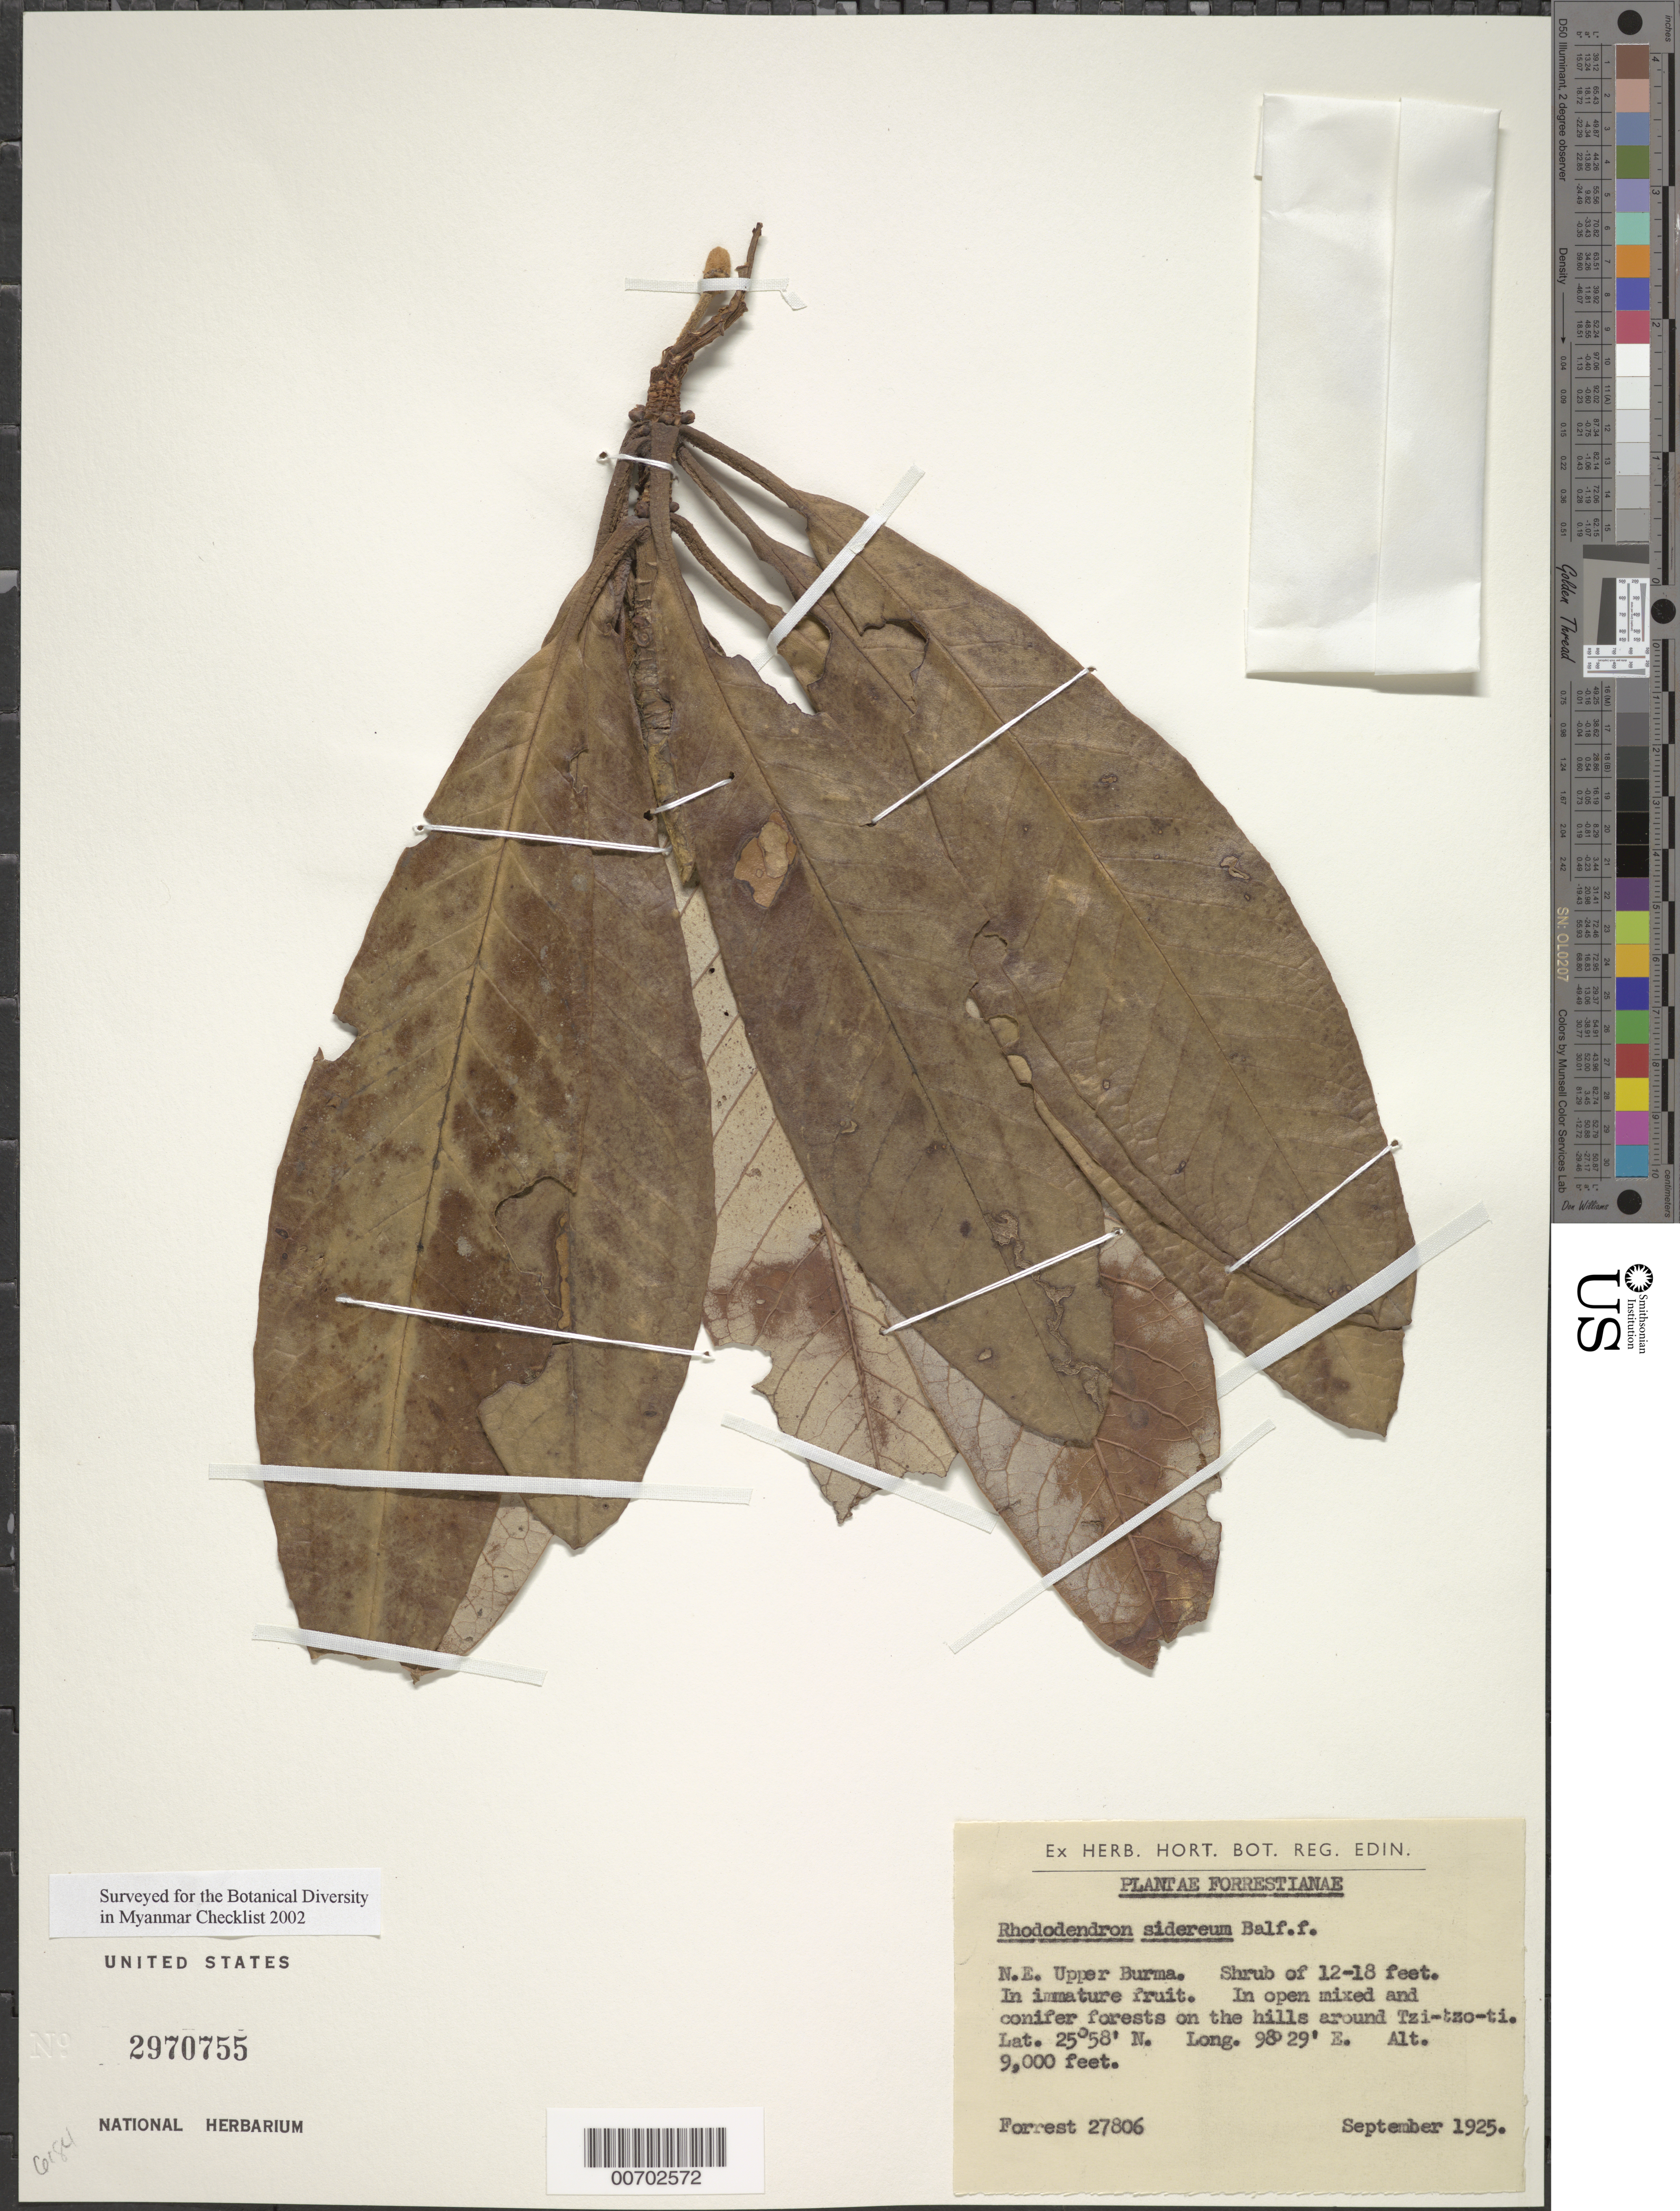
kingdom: Plantae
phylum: Tracheophyta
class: Magnoliopsida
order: Ericales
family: Ericaceae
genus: Rhododendron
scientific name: Rhododendron sidereum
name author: Balf. f.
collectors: G. Forrest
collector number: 27806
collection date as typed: Sep 1925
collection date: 1925-09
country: Myanmar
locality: Tzi-tzo-ti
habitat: In open mixed and conifer forests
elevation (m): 2743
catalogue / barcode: US 2970755